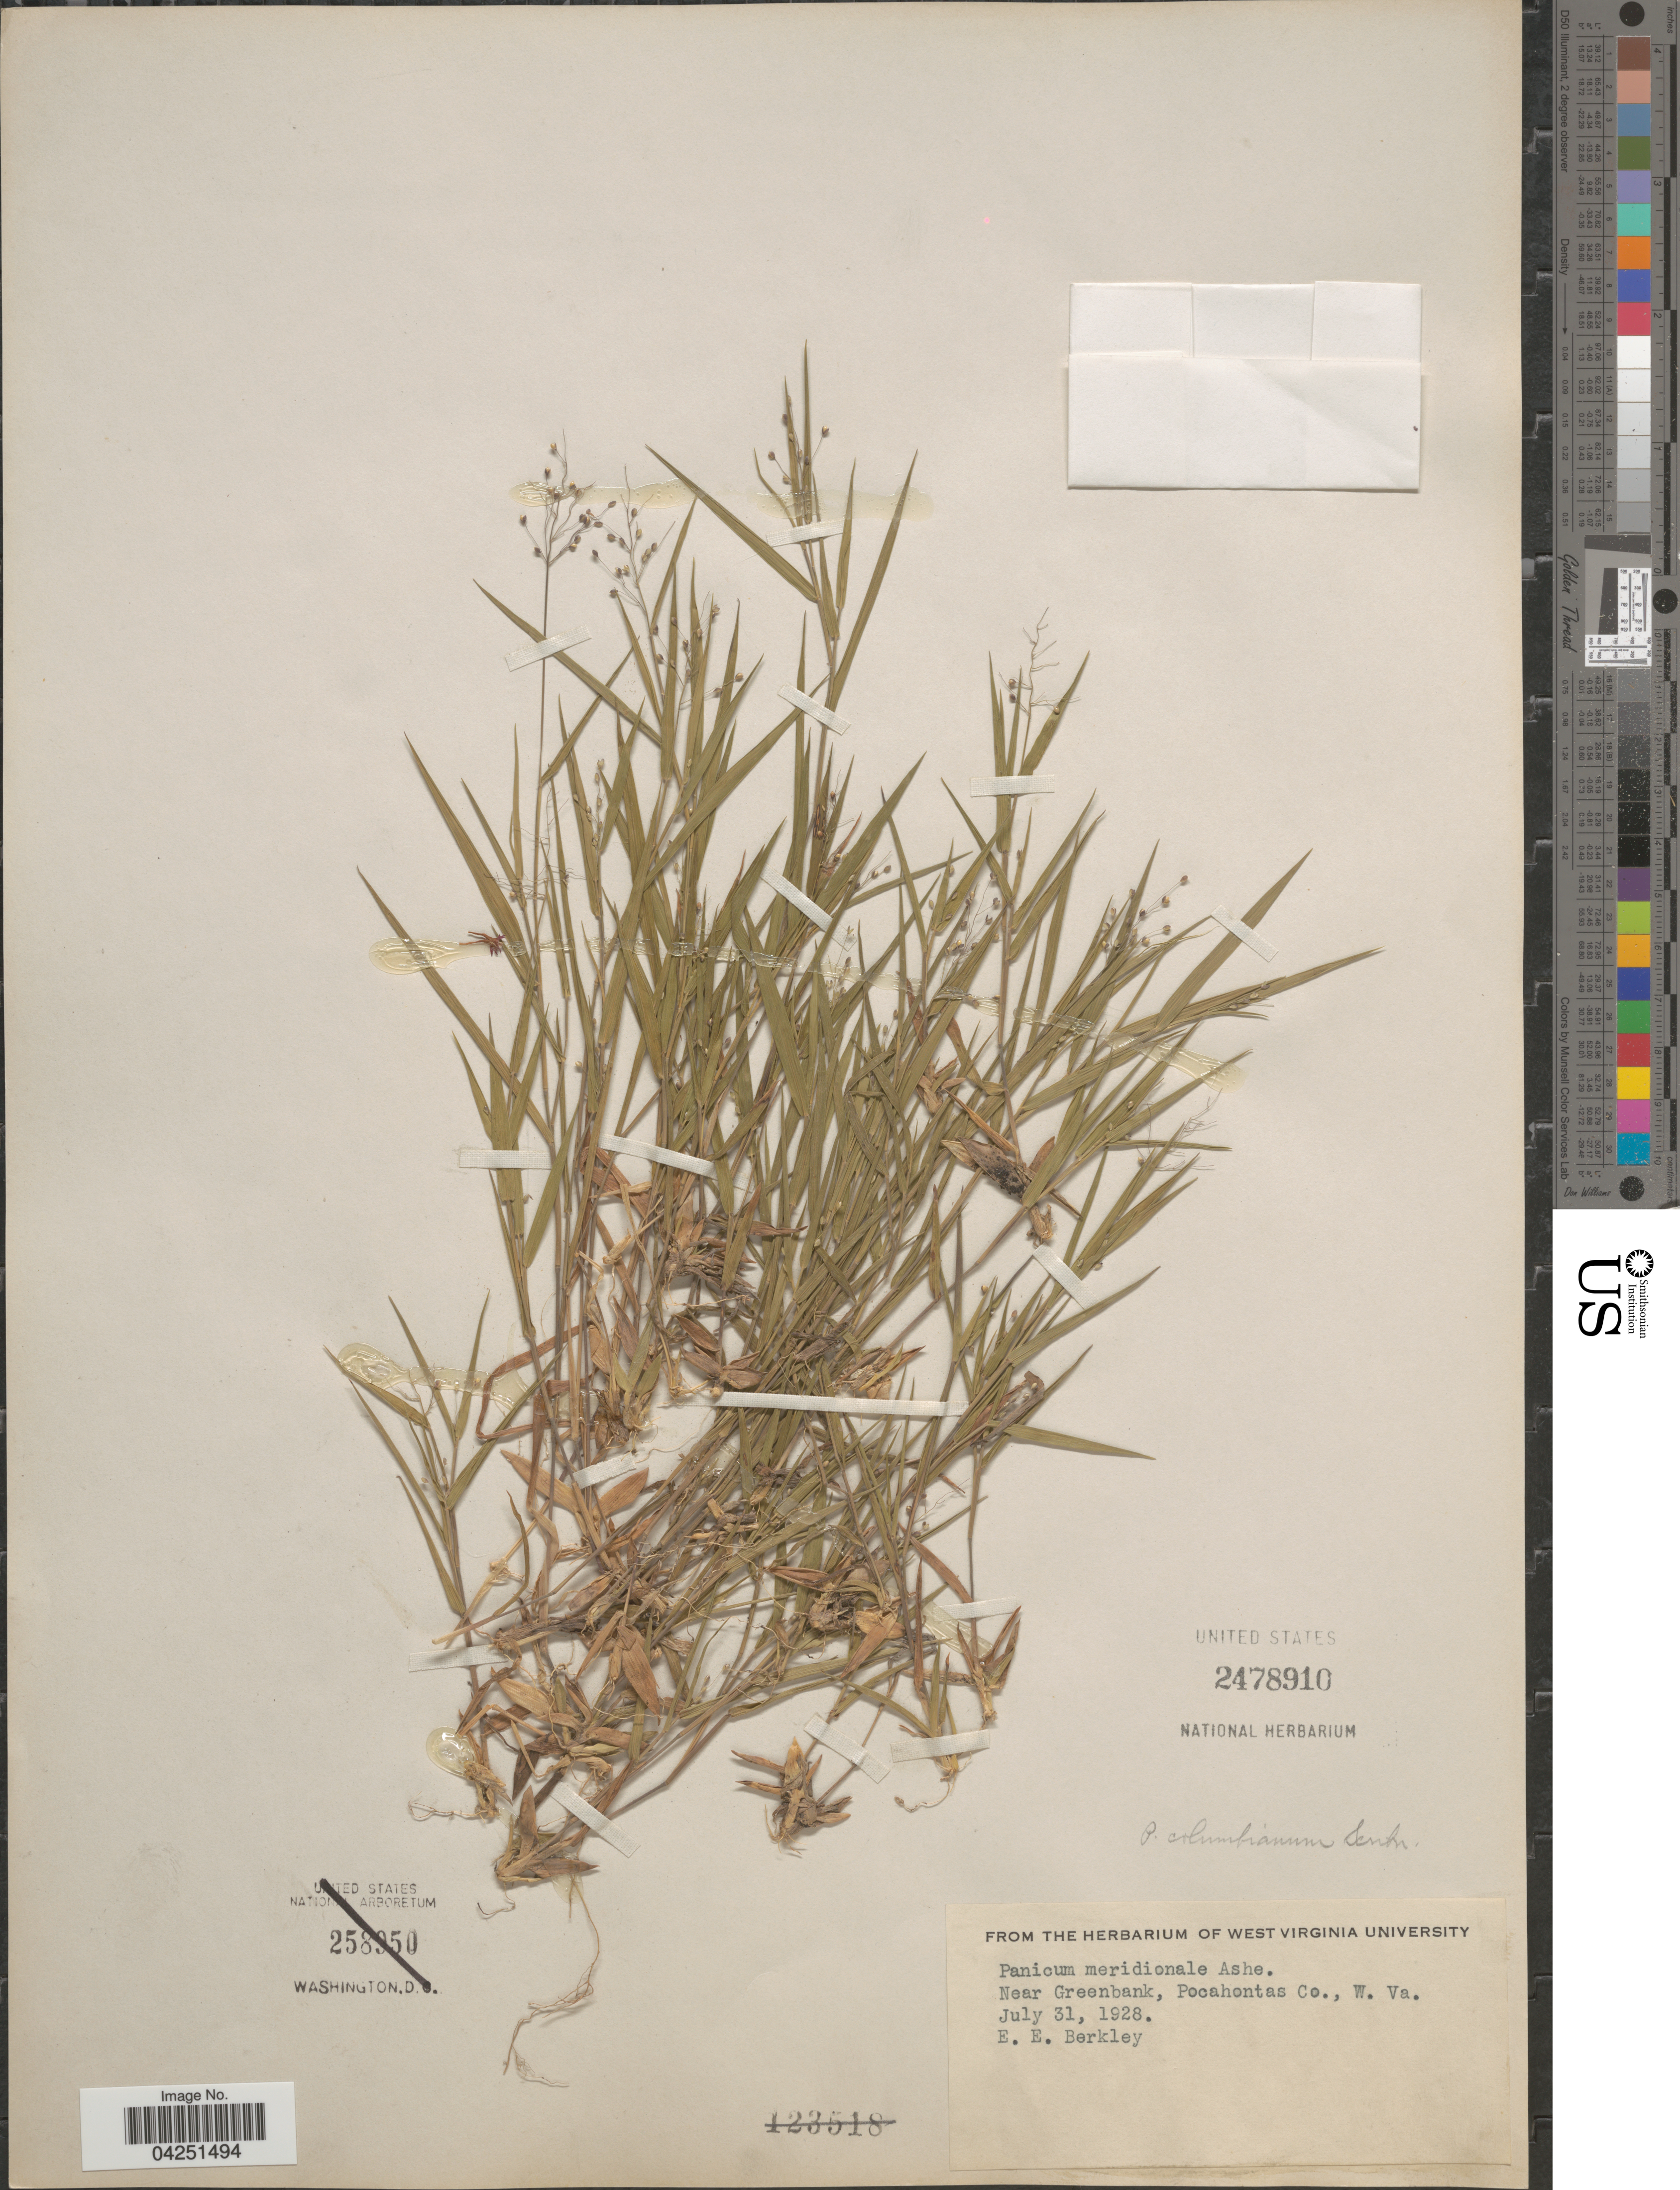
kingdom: Plantae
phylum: Tracheophyta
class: Liliopsida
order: Poales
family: Poaceae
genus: Dichanthelium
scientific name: Dichanthelium acuminatum var. acuminatum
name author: (Sw.) Gould & C.A. Clark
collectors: E. Berkley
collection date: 1928-07-31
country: United States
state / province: West Virginia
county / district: Pocahontas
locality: Near Greenbank, Pocahontas Co.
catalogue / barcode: US 2478910